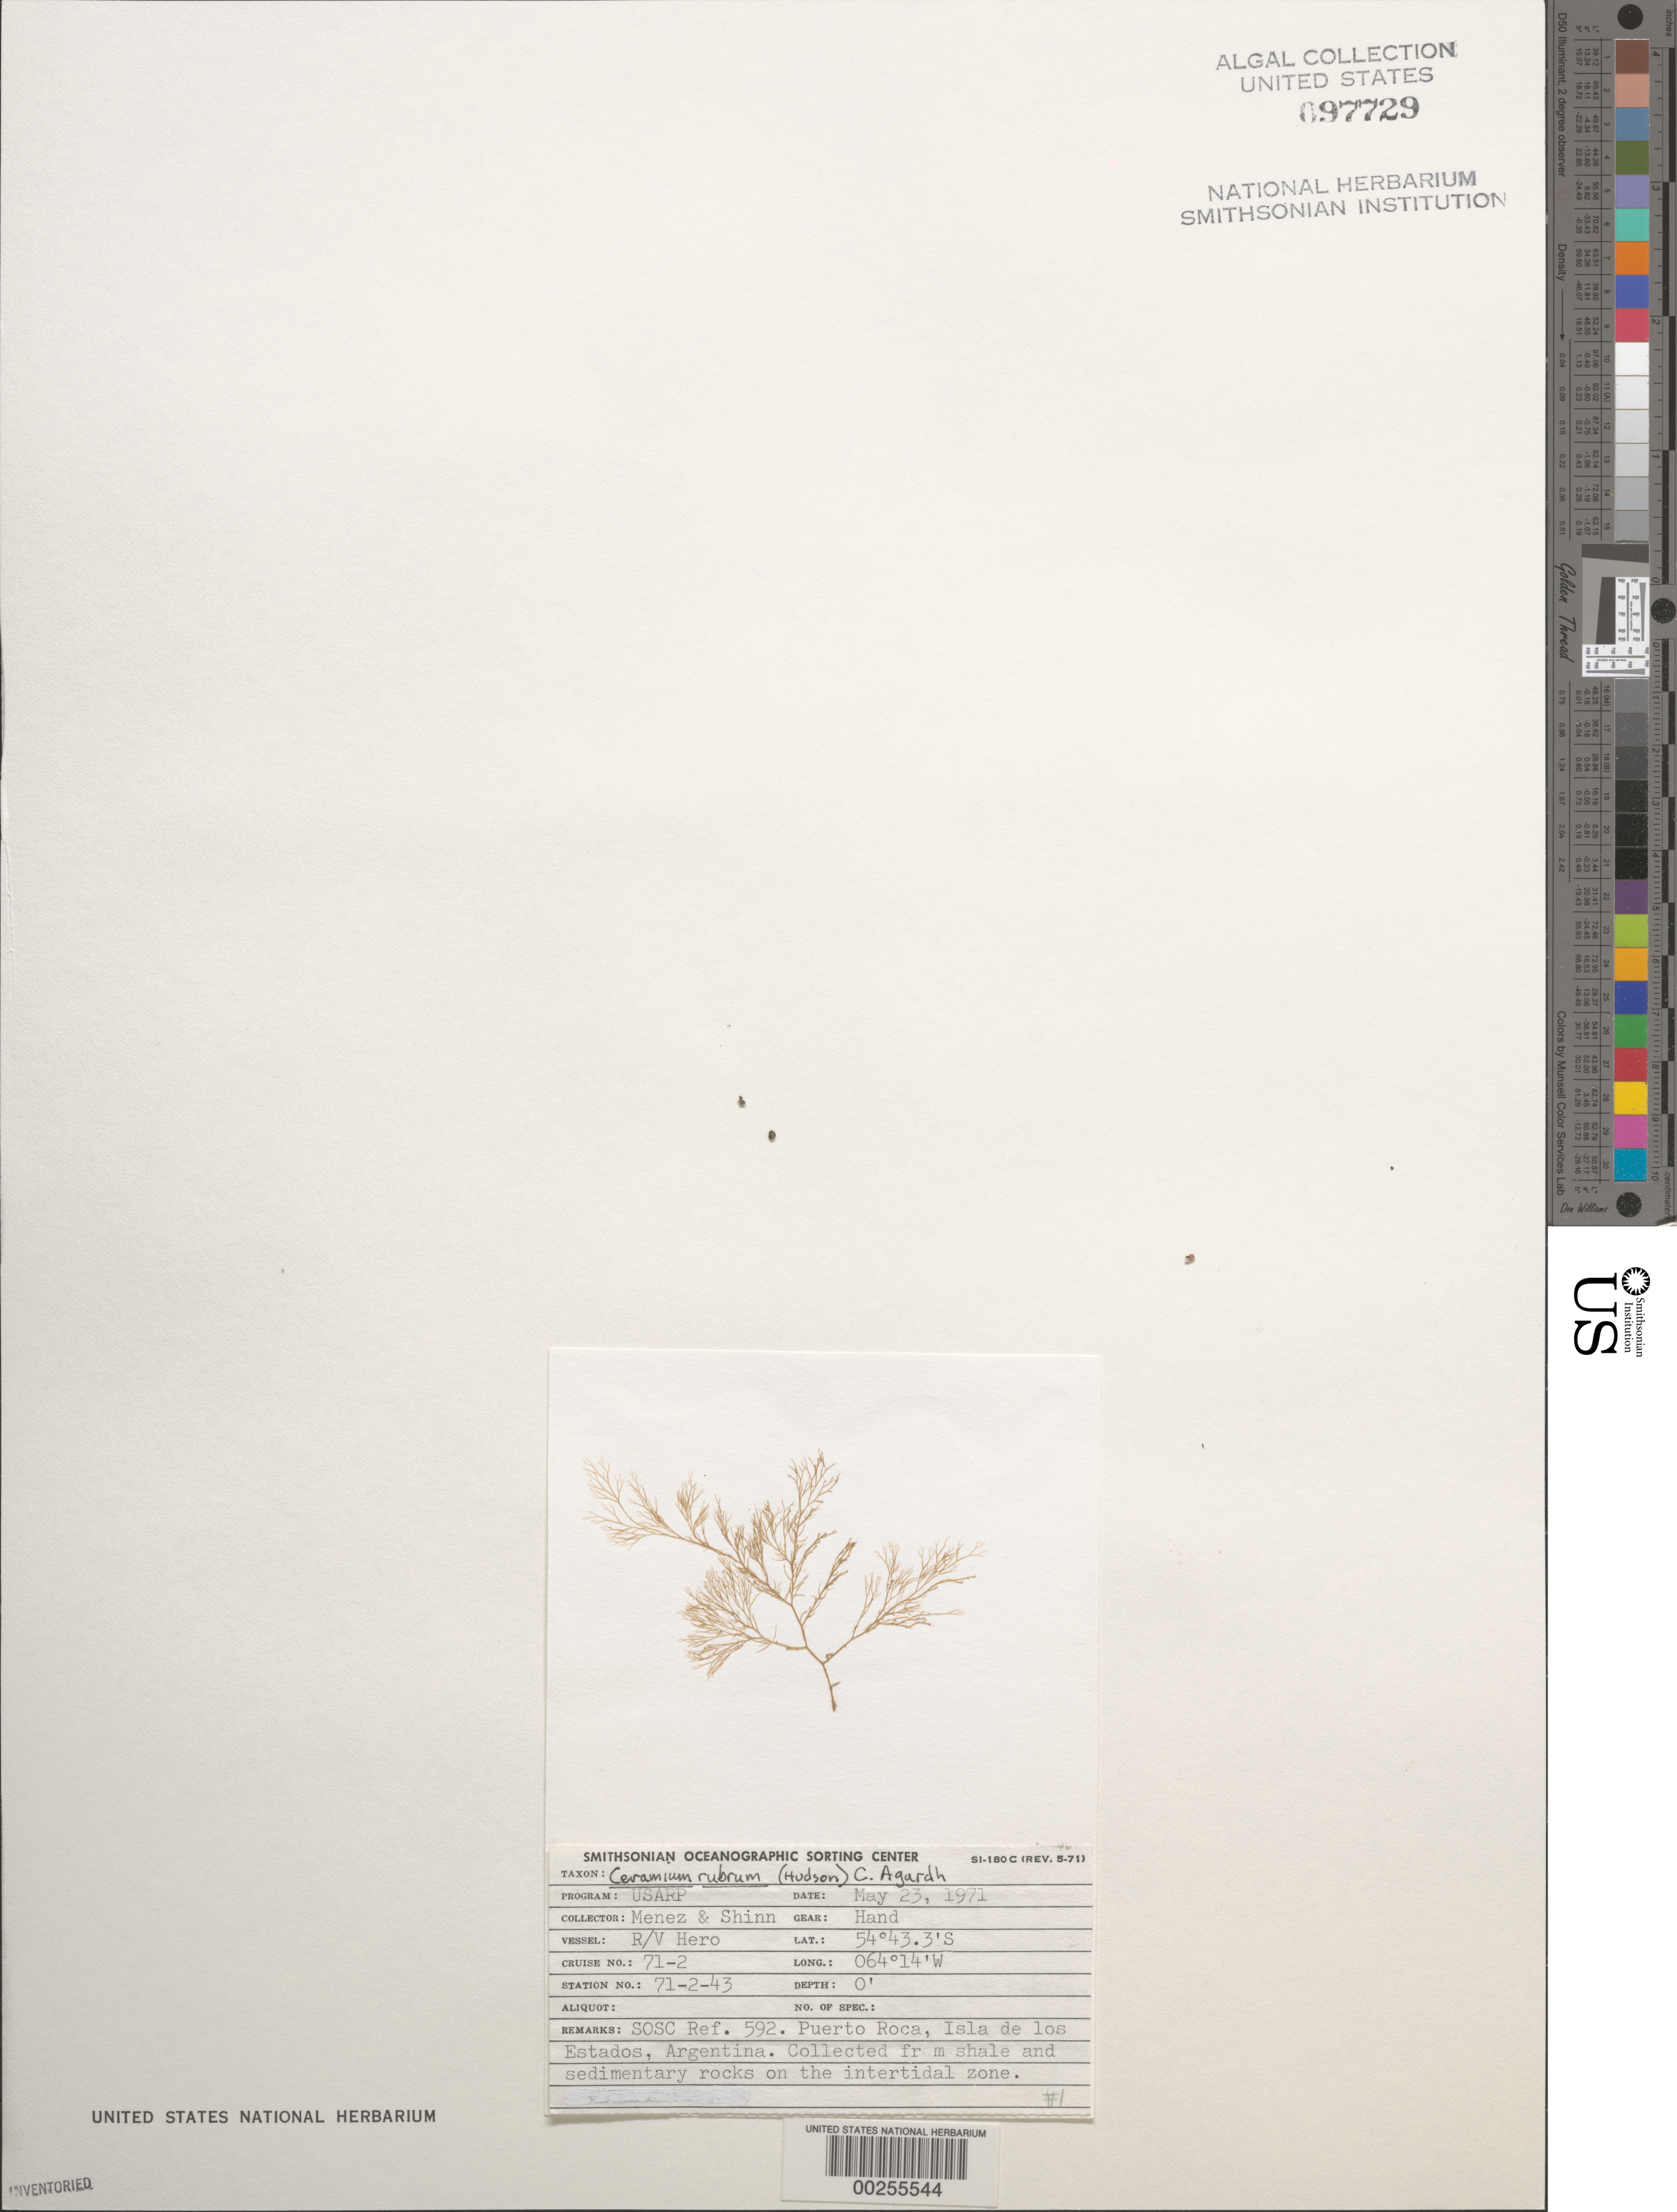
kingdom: Plantae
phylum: Rhodophyta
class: Florideophyceae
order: Ceramiales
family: Ceramiaceae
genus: Ceramium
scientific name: Ceramium rubrum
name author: C. Agardh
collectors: Meñez & -. Shinn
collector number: Station 71-2-43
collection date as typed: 23 May 1971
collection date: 1971-05-23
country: Argentina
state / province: Tierra del Fuego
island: Isla de los Estados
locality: Puerto Roca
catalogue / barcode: US 97729